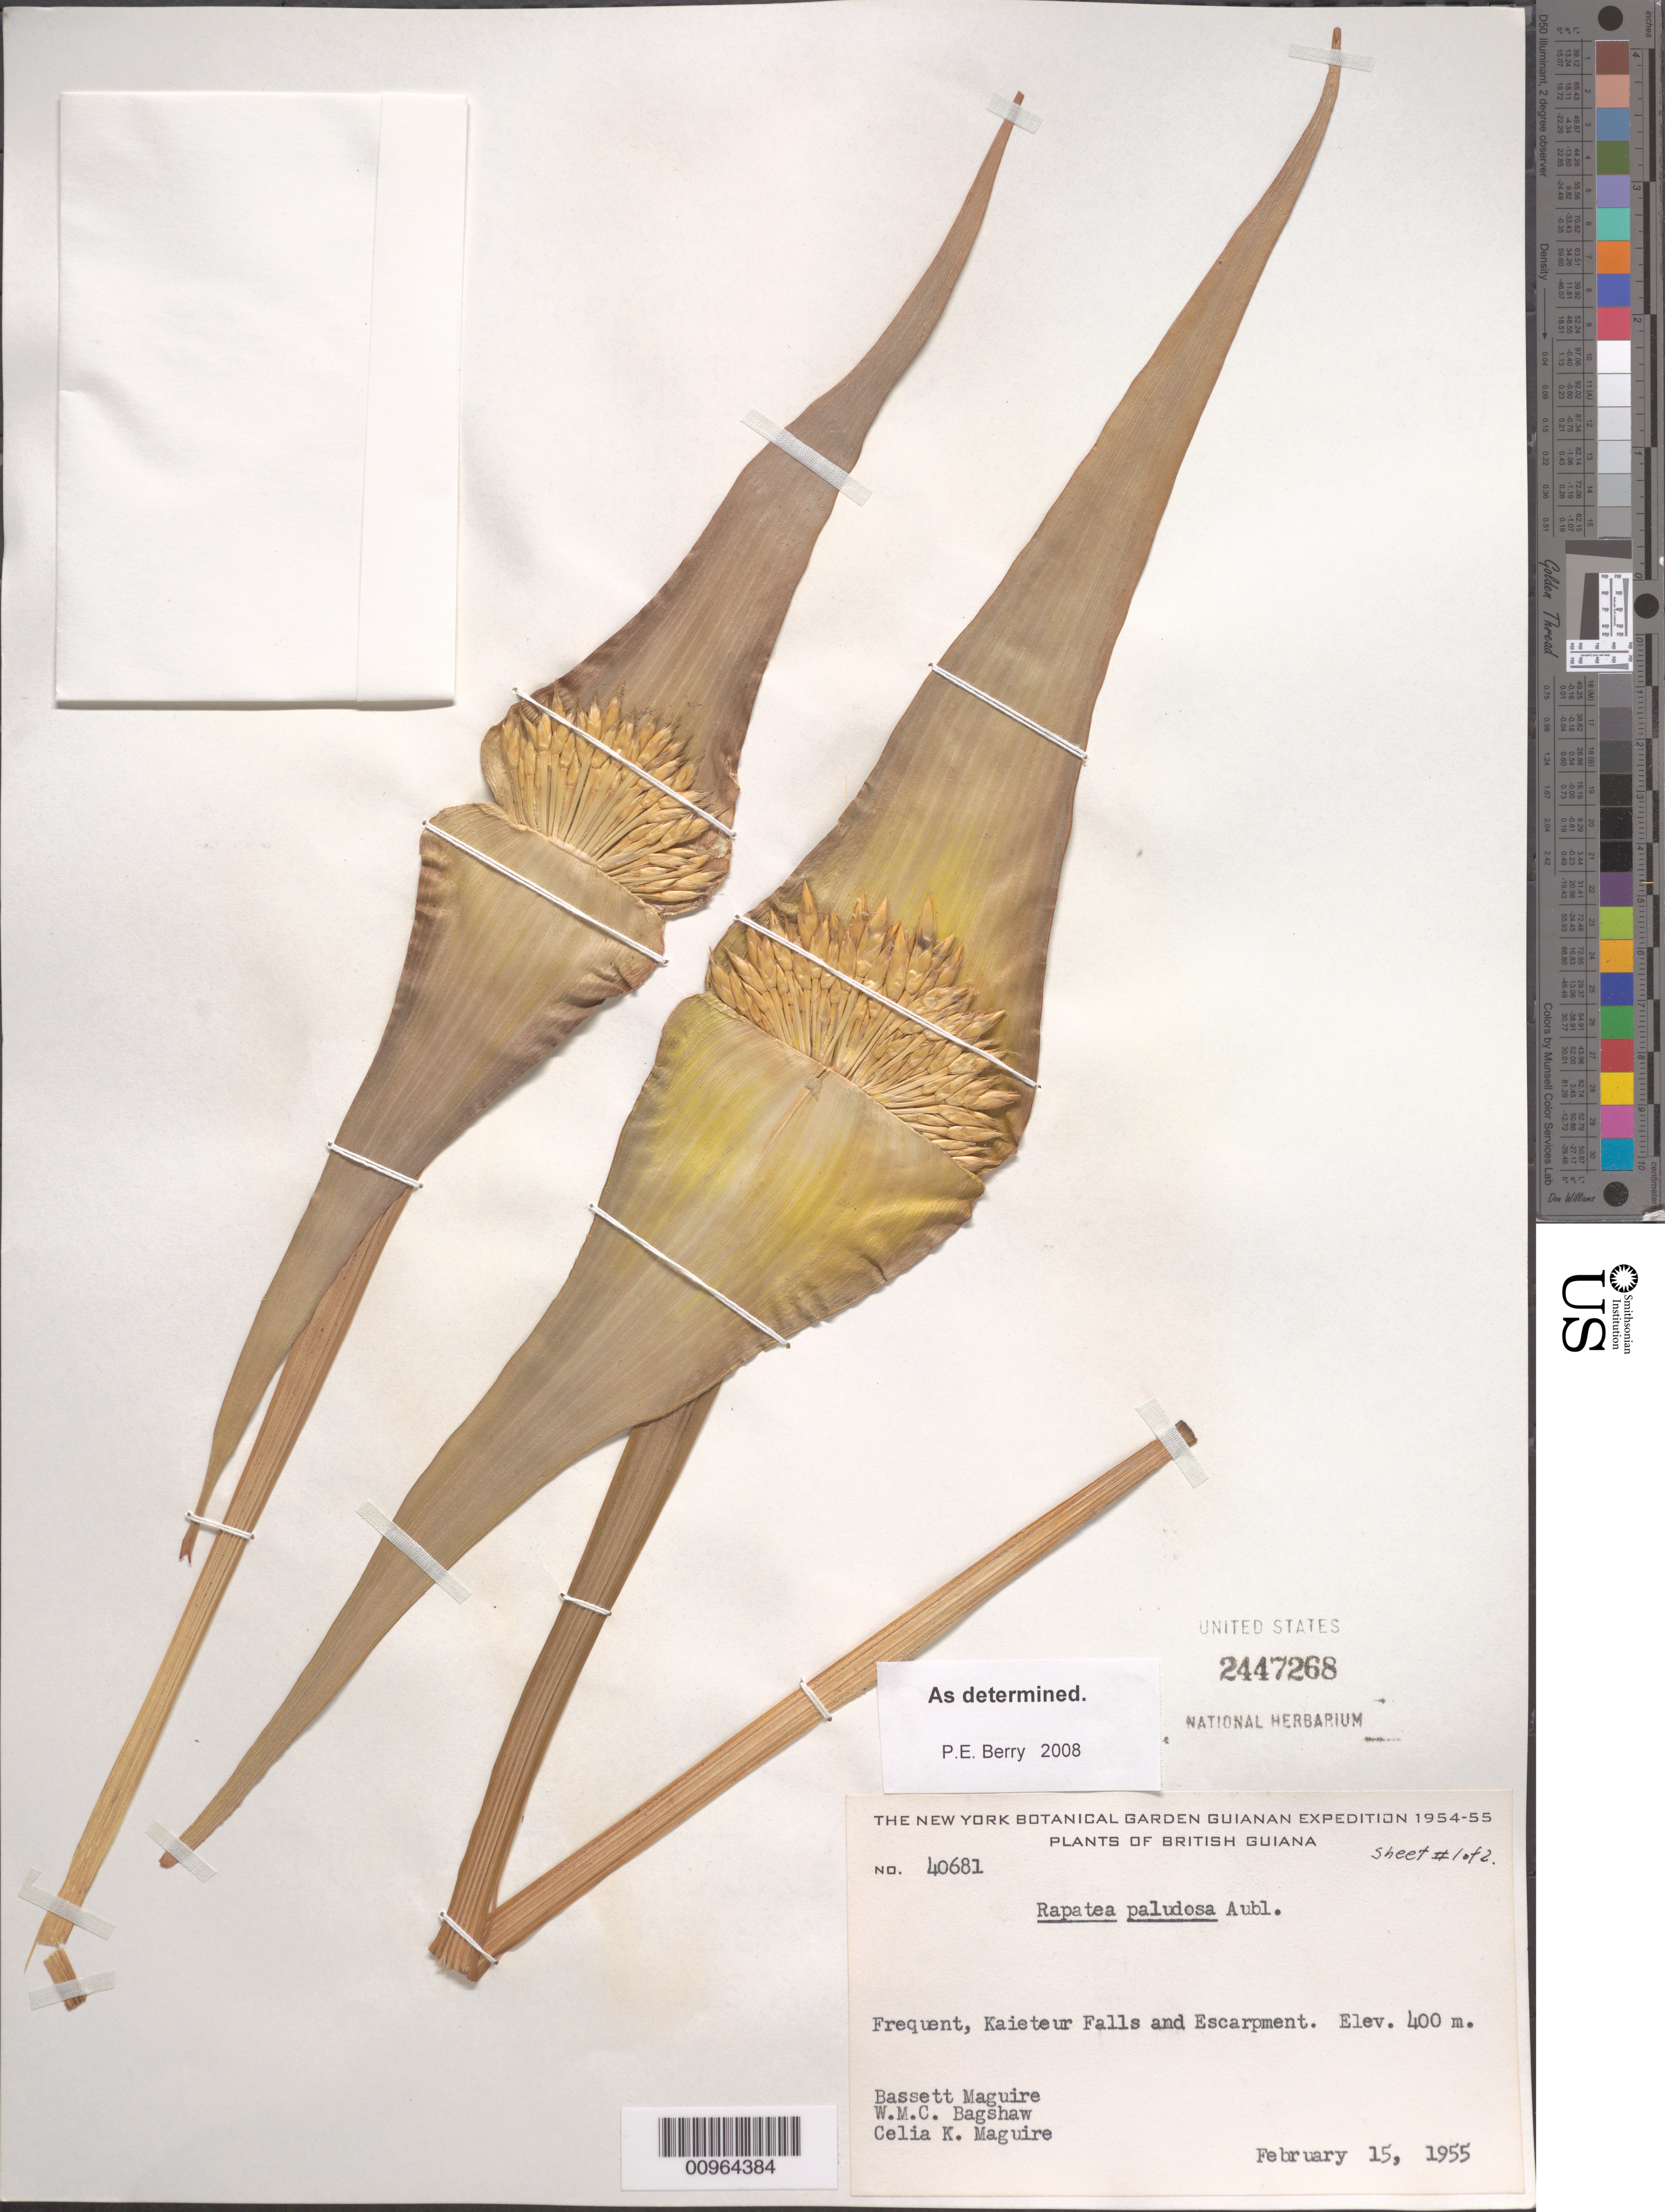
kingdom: Plantae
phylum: Tracheophyta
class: Liliopsida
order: Poales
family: Rapateaceae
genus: Rapatea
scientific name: Rapatea paludosa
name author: Aubl.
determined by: Berry, P. E., (WIS), University of Wisconsin - Madison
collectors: B. Maguire, W. Bagshaw & C. K. Maguire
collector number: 40681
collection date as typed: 15-Feb-55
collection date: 1955-02-15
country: Guyana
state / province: Potaro-Siparuni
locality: Kaieteur Savanna and escarpment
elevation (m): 400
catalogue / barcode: US 2447268